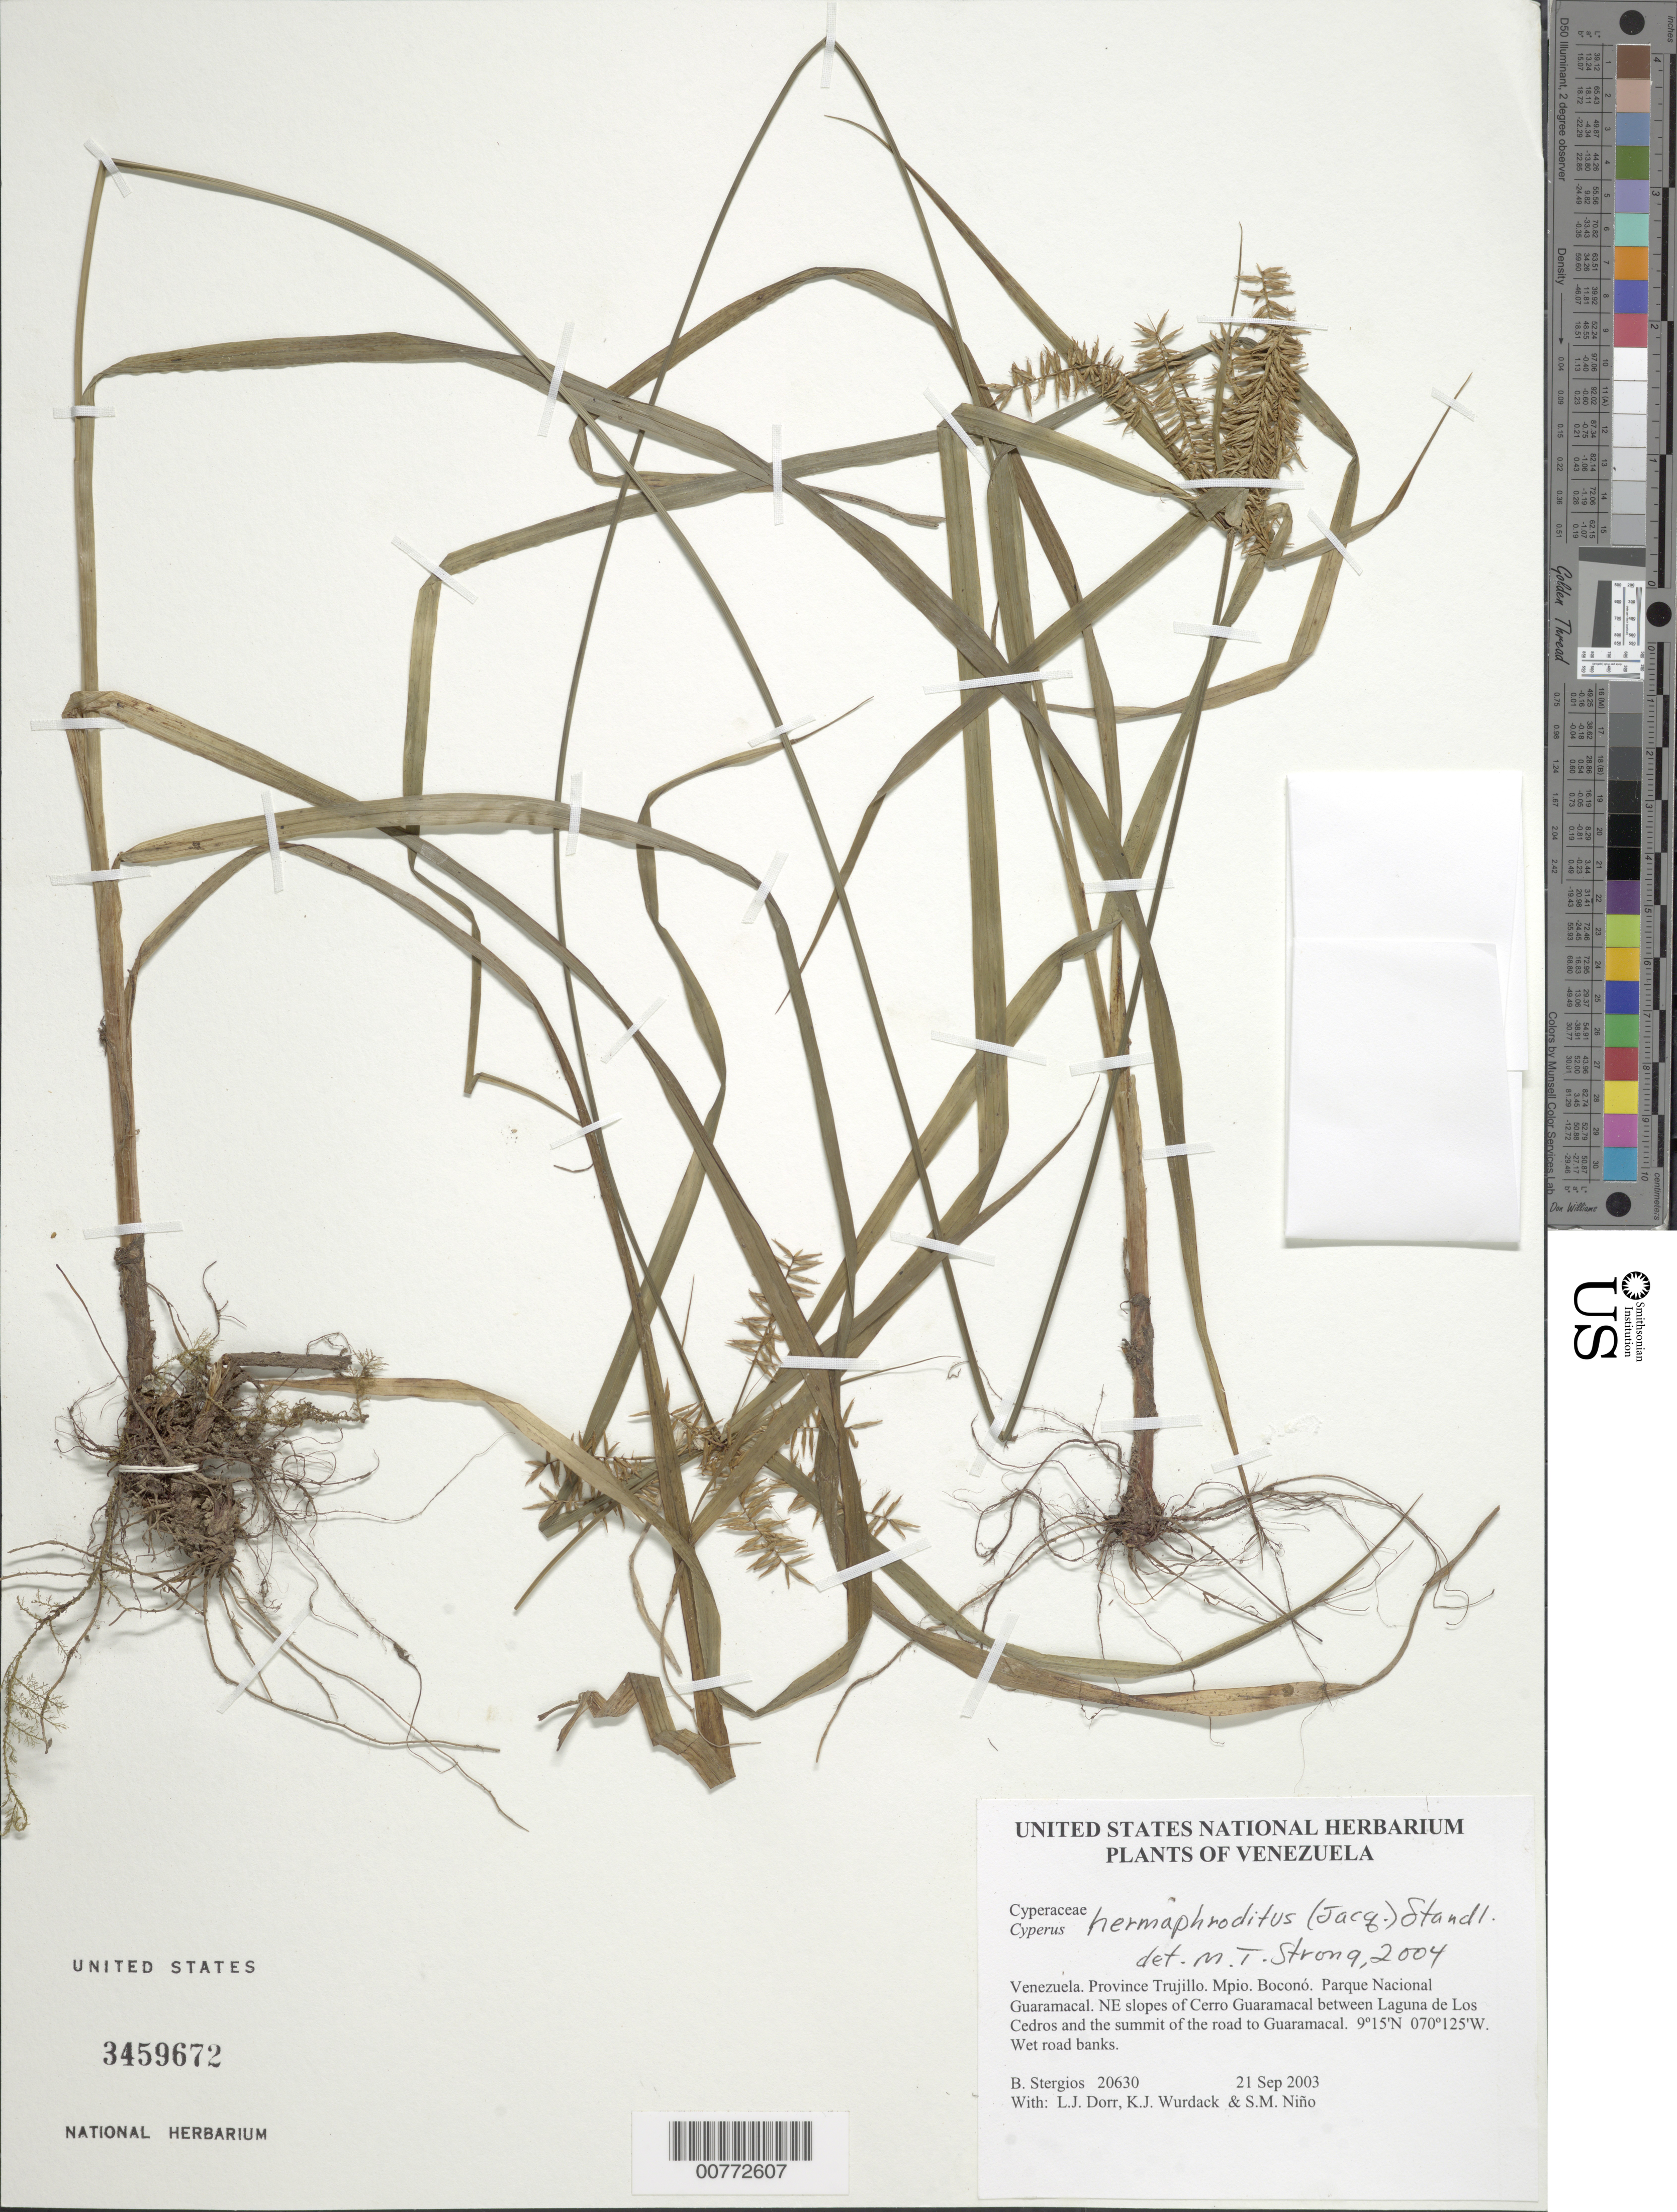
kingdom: Plantae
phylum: Tracheophyta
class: Liliopsida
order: Poales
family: Cyperaceae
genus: Cyperus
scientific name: Cyperus hermaphroditus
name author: (Jacq.) Standl.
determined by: Strong, M. T., (US), Smithsonian Institution - National Museum of Natural History (UNITED STATES)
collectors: B. G. Stergios, L. J. Dorr, K. Wurdack & S. M. Niño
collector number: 20630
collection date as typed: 21 Sep 2003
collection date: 2003-09-21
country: Venezuela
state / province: Trujillo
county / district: Boconó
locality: Parque Nacional Guaramacal. NE slopes of Cerro Guaramacal between Laguna de Los Cedros and the summit of the road to Guaramacal.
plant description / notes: K, MICH, PORT, US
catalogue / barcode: US 3459672